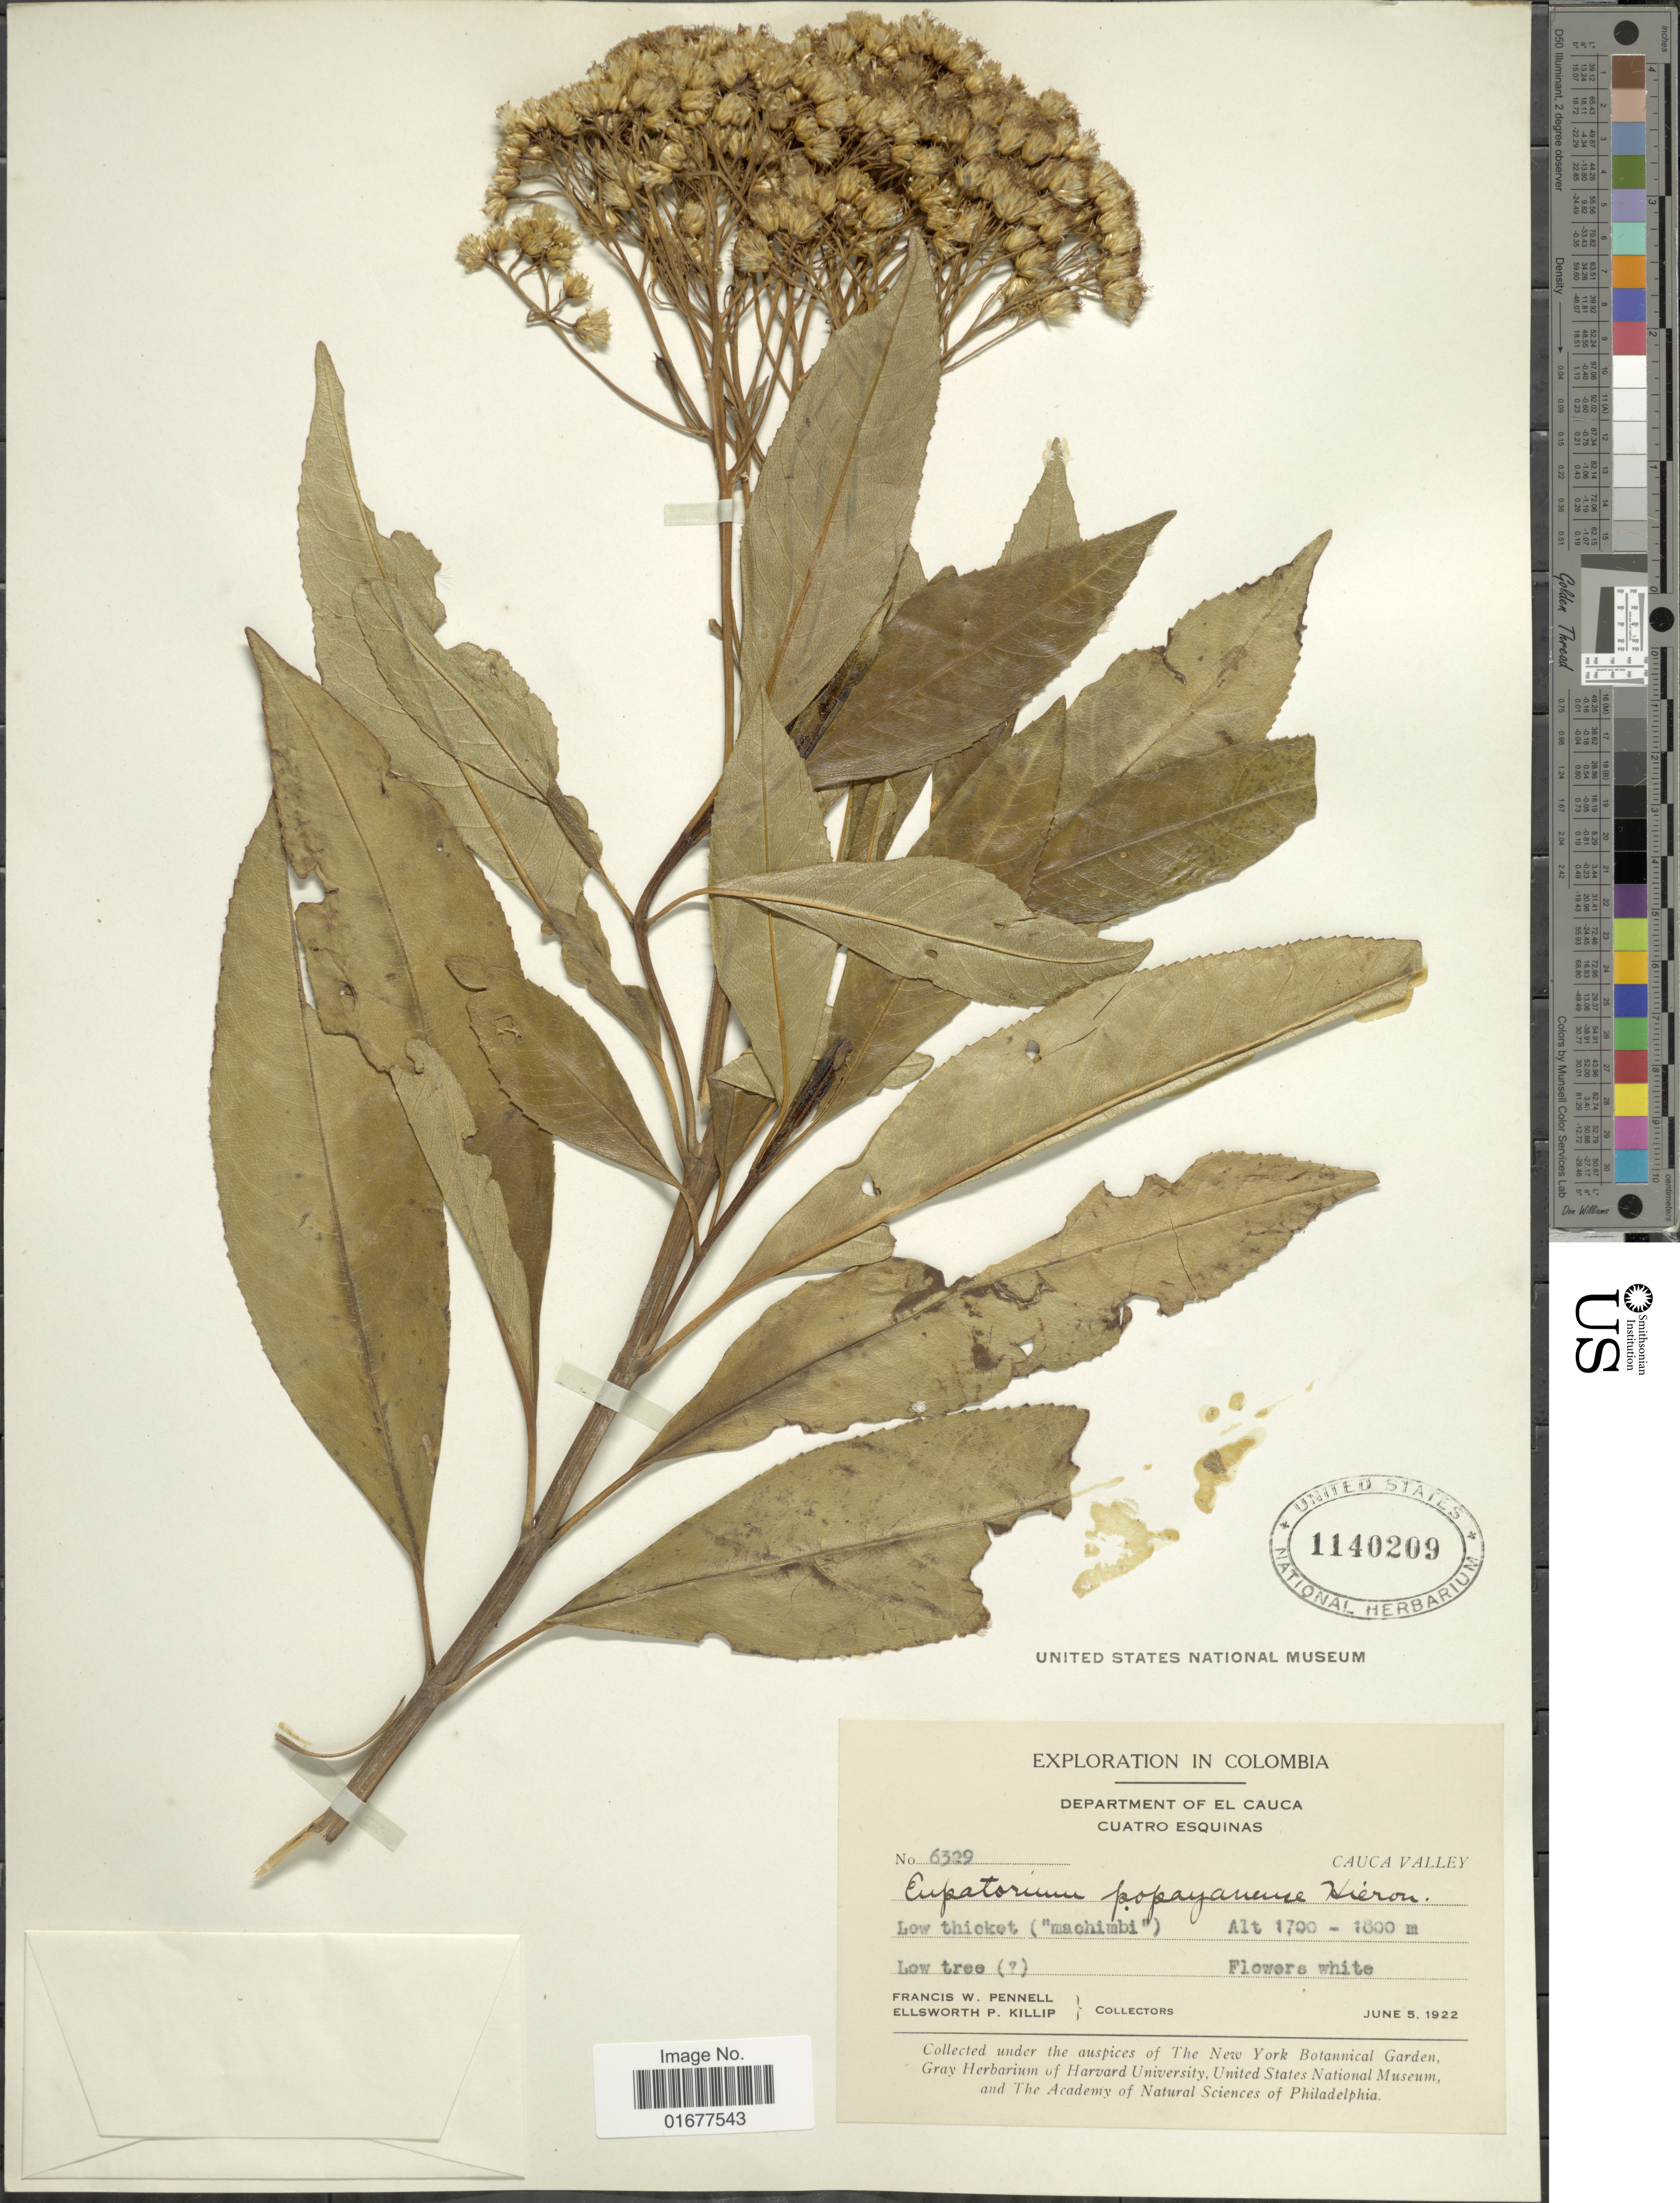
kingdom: Plantae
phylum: Tracheophyta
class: Magnoliopsida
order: Asterales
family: Asteraceae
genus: Ageratina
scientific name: Ageratina popayanensis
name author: (H. Rob.) R.M. King & H. Rob.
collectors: F. W. Pennell & E. P. Killip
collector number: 6329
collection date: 1922-06-05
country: Colombia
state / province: Cauca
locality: Cuatro Esquinas, Cauca Valley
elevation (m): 1700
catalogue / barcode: US 1140209